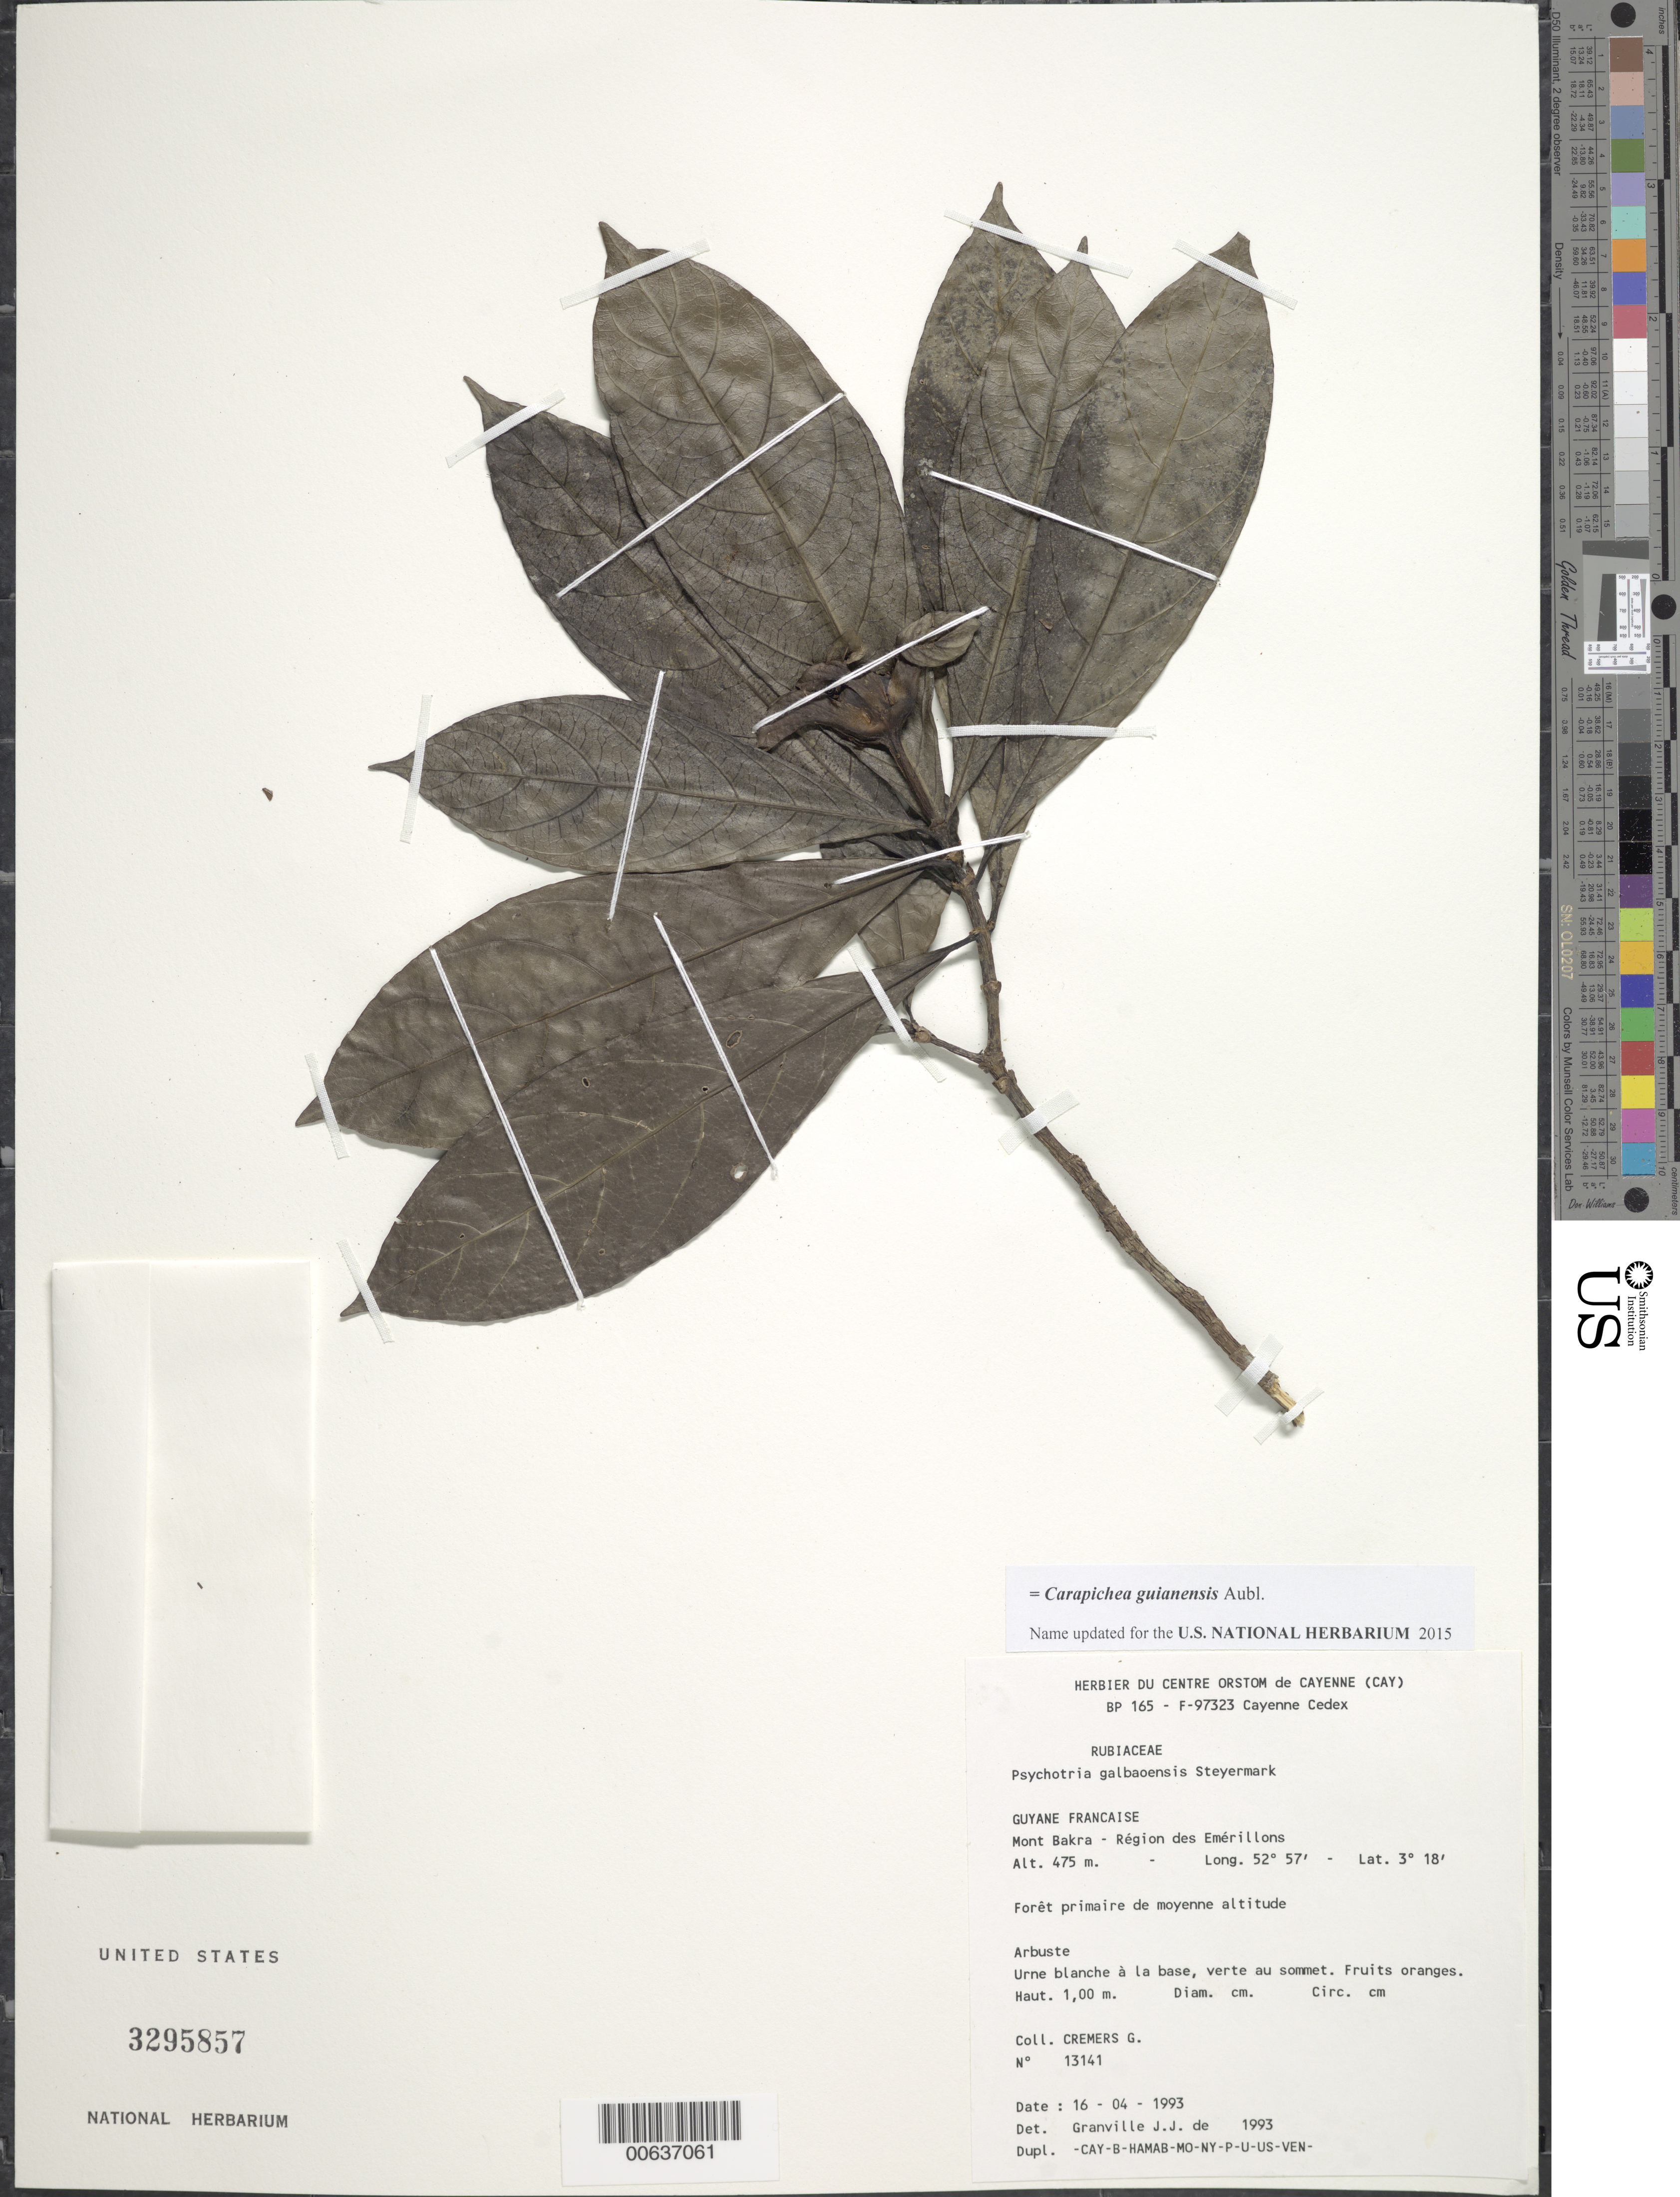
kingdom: Plantae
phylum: Tracheophyta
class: Magnoliopsida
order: Gentianales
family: Rubiaceae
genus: Carapichea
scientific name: Carapichea guianensis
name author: Aubl.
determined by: Granville, J. J. de, (CAY), Institut de Recherche pour le Developpement (IRD) (FRENCH GUIANA)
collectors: G. Cremers & J.-J. de Granville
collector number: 13141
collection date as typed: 16-Apr-93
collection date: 1993-04-16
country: French Guiana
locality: Mont Bakra, région des Emérillons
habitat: Forêt primaire de moyenne altitude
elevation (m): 475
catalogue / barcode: US 3295857